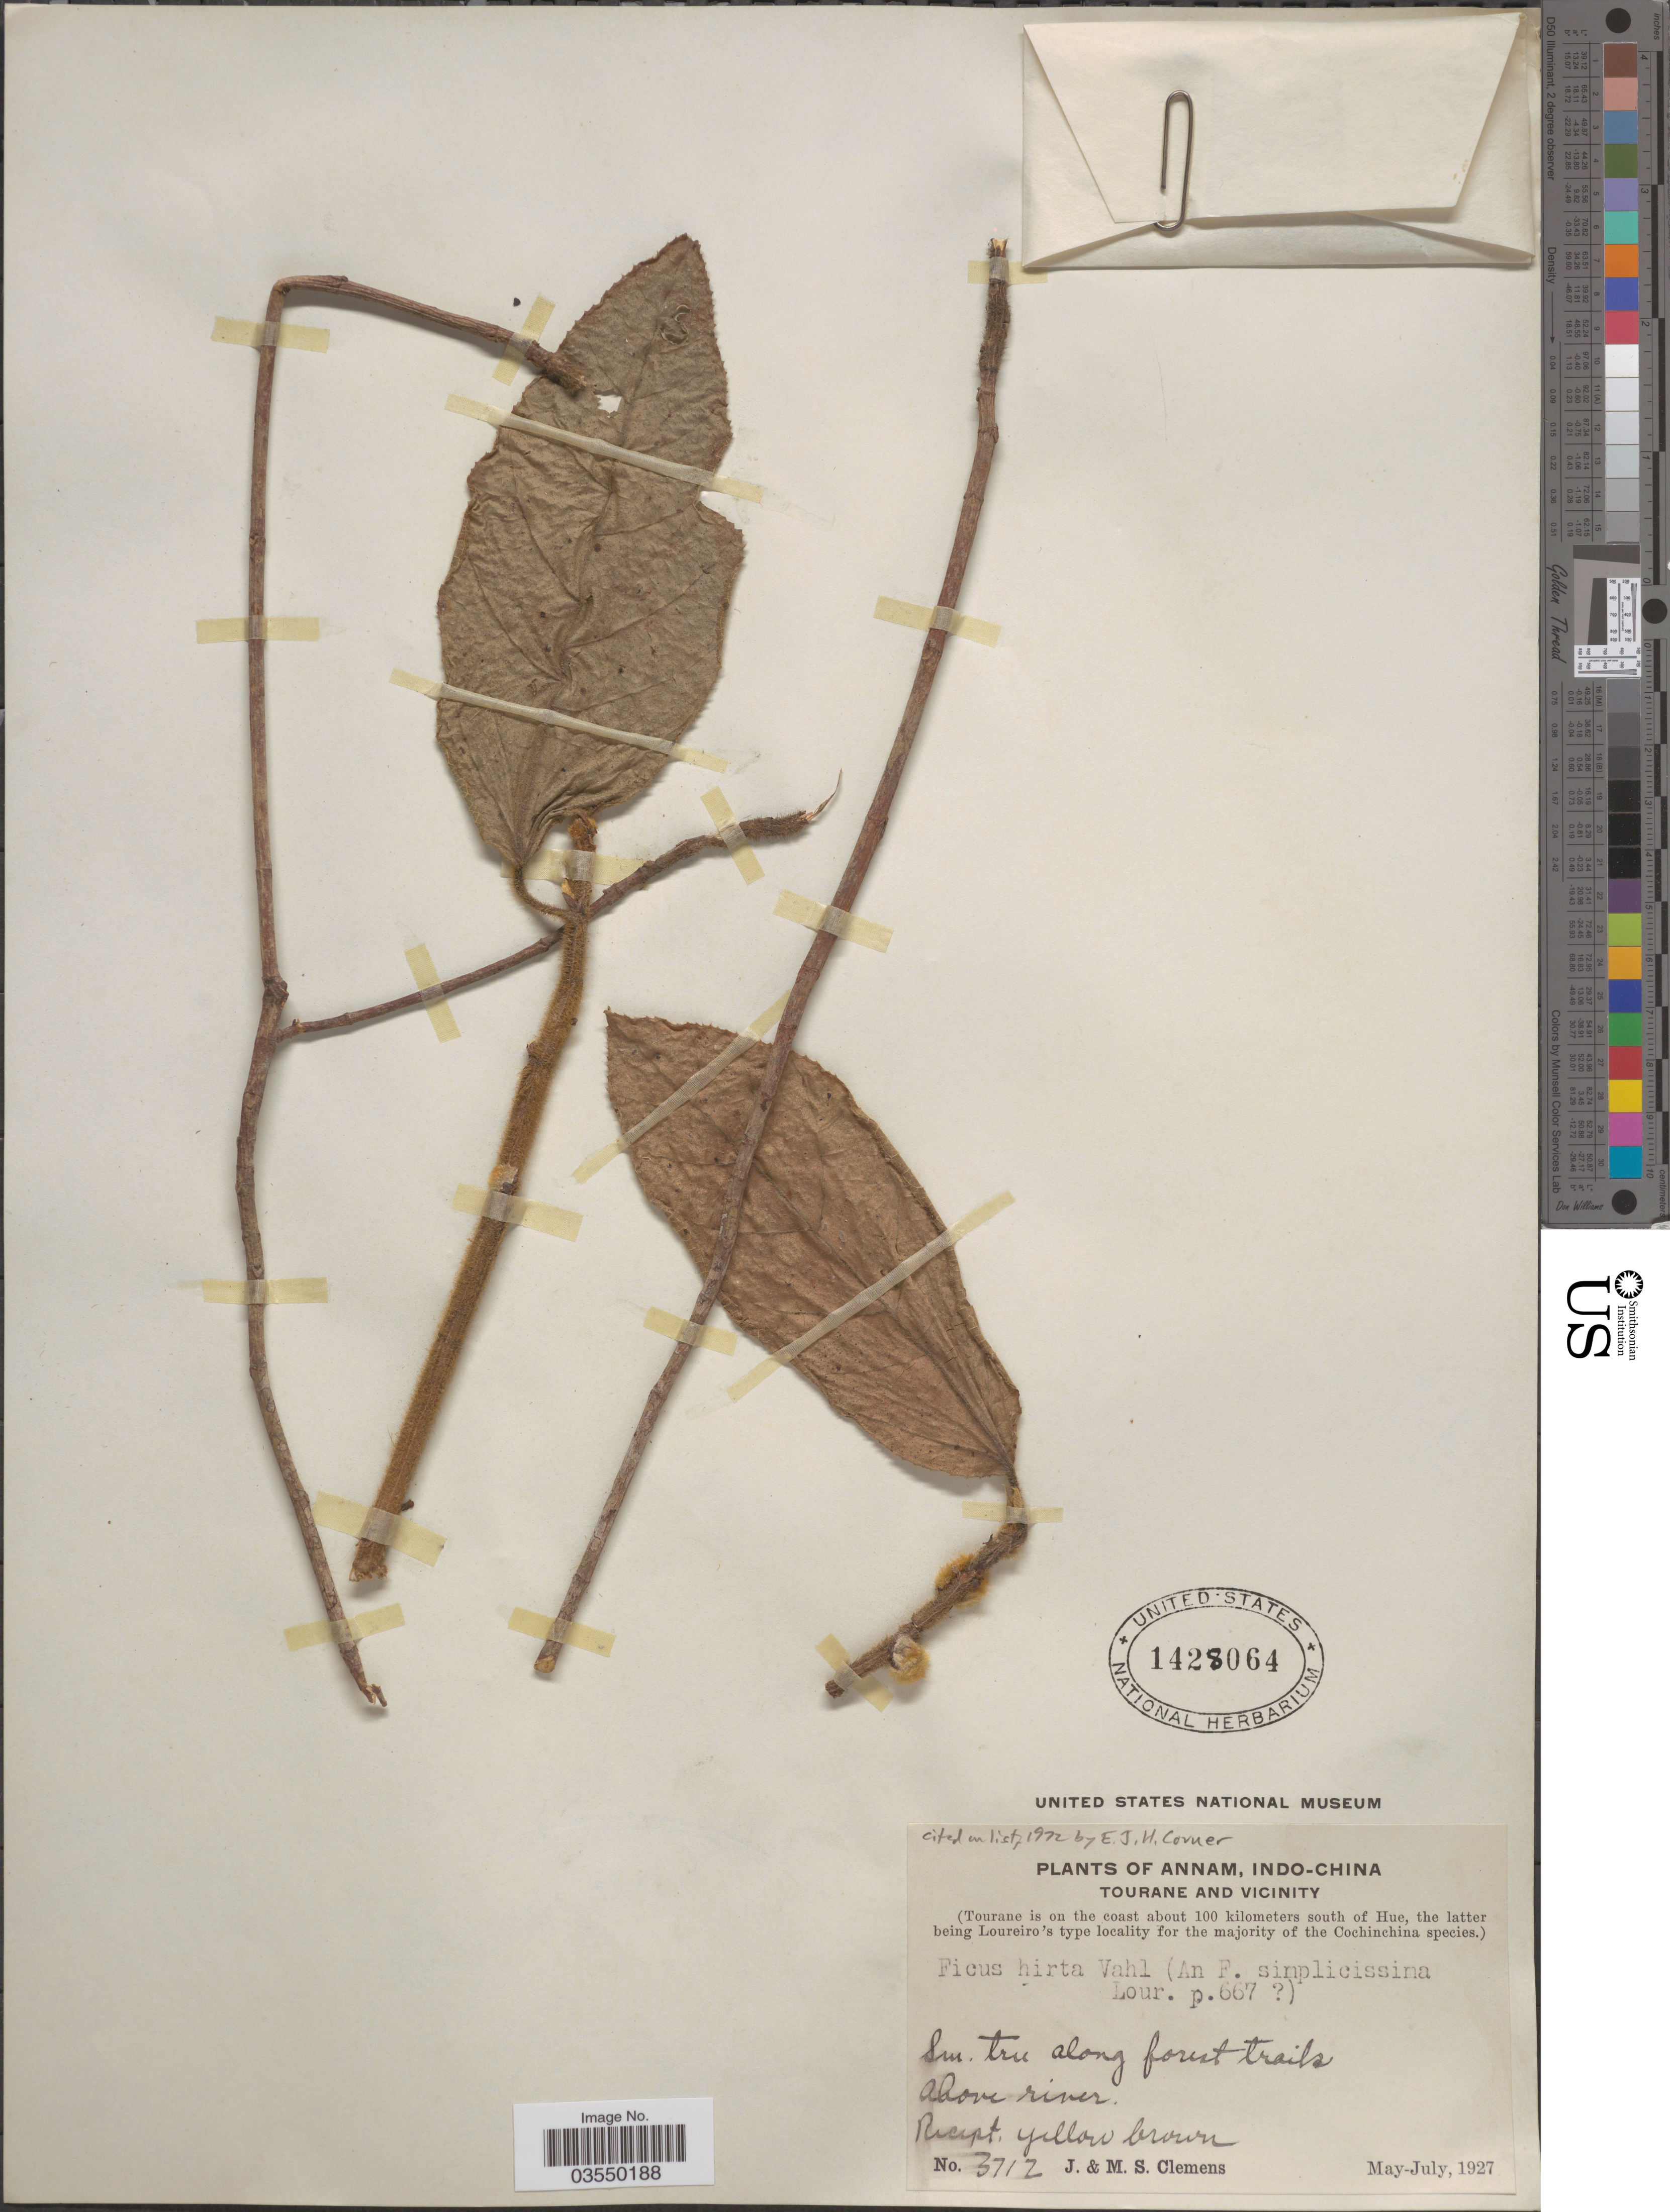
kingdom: Plantae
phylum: Tracheophyta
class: Magnoliopsida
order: Rosales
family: Moraceae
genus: Ficus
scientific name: Ficus hirta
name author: Vahl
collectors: J. Clemens & M. S. Clemens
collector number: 3712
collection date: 1927-05/1927-07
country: Vietnam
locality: Annam, Indo-China. Tourane and vicinity. (Tourane is on the coast about 100 kilometers south of Hue).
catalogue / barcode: US 1428064